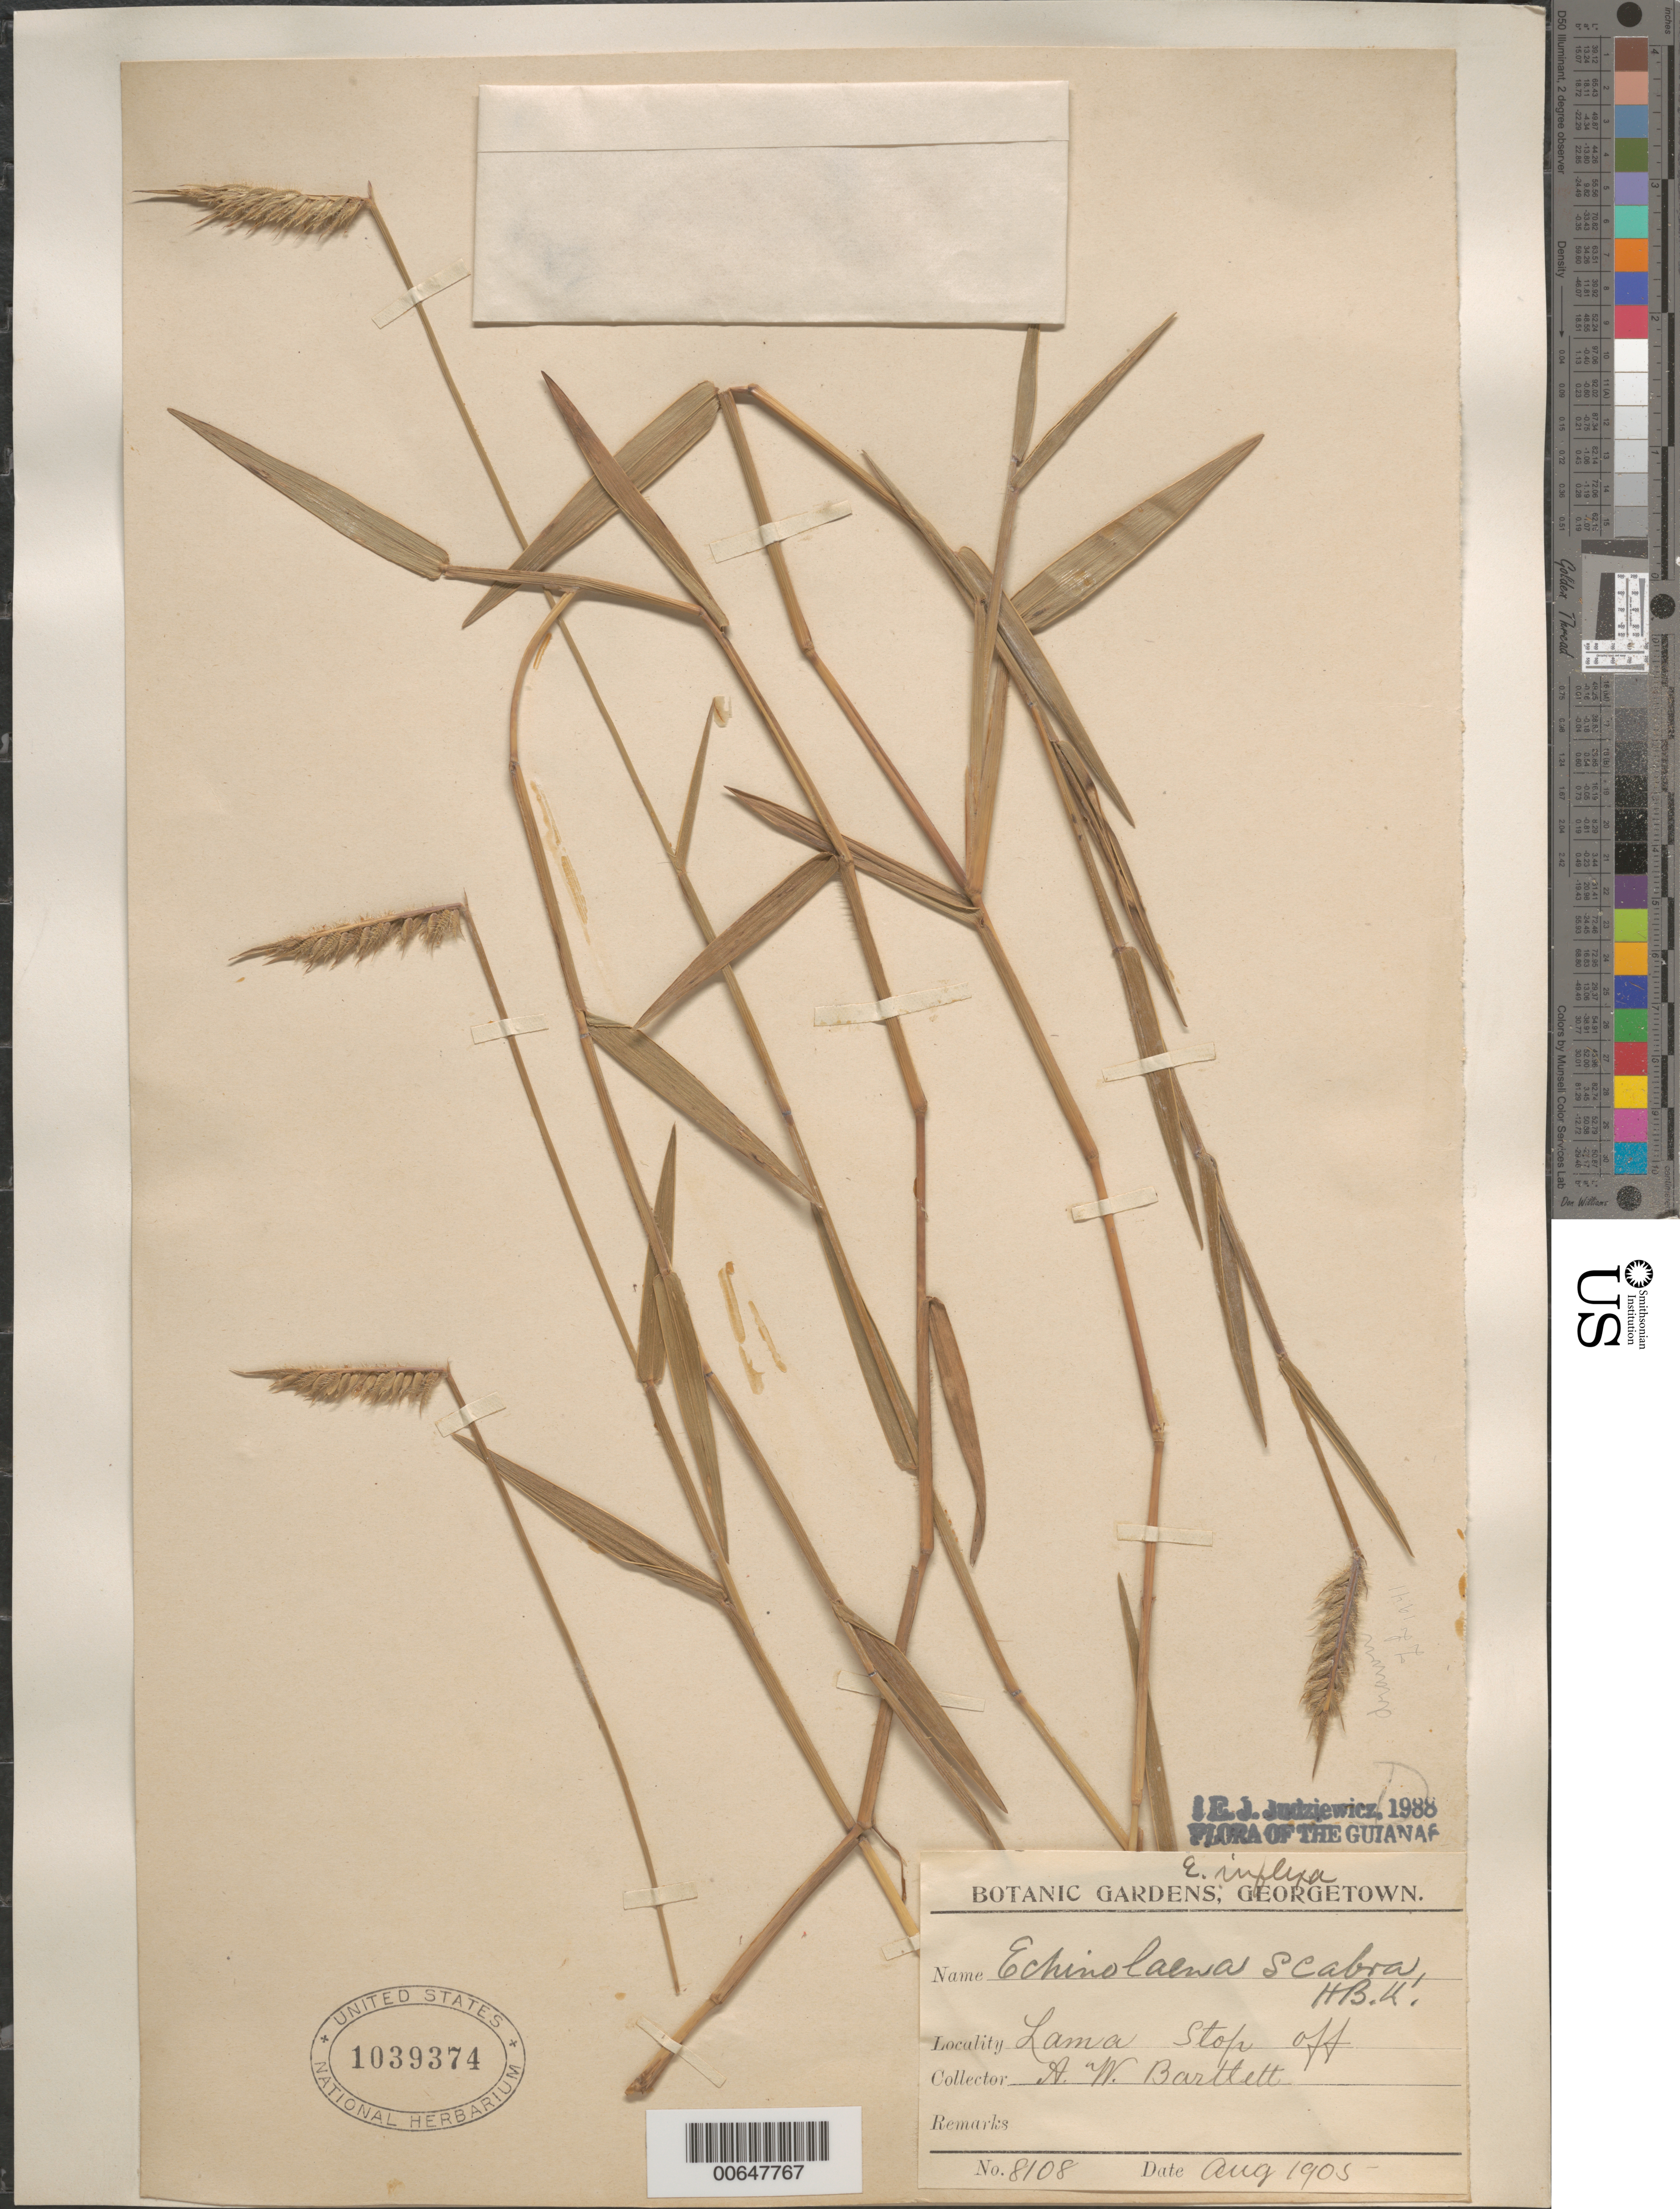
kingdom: Plantae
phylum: Tracheophyta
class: Liliopsida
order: Poales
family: Poaceae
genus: Echinolaena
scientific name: Echinolaena inflexa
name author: (Poir.) Chase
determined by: Judziewicz, E. J.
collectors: A. W. Bartlett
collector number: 8108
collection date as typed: Aug-05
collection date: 2005-08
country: Guyana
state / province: Demerara-Mahaica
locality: Georgetown, Lama Stop off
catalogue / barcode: US 1039374